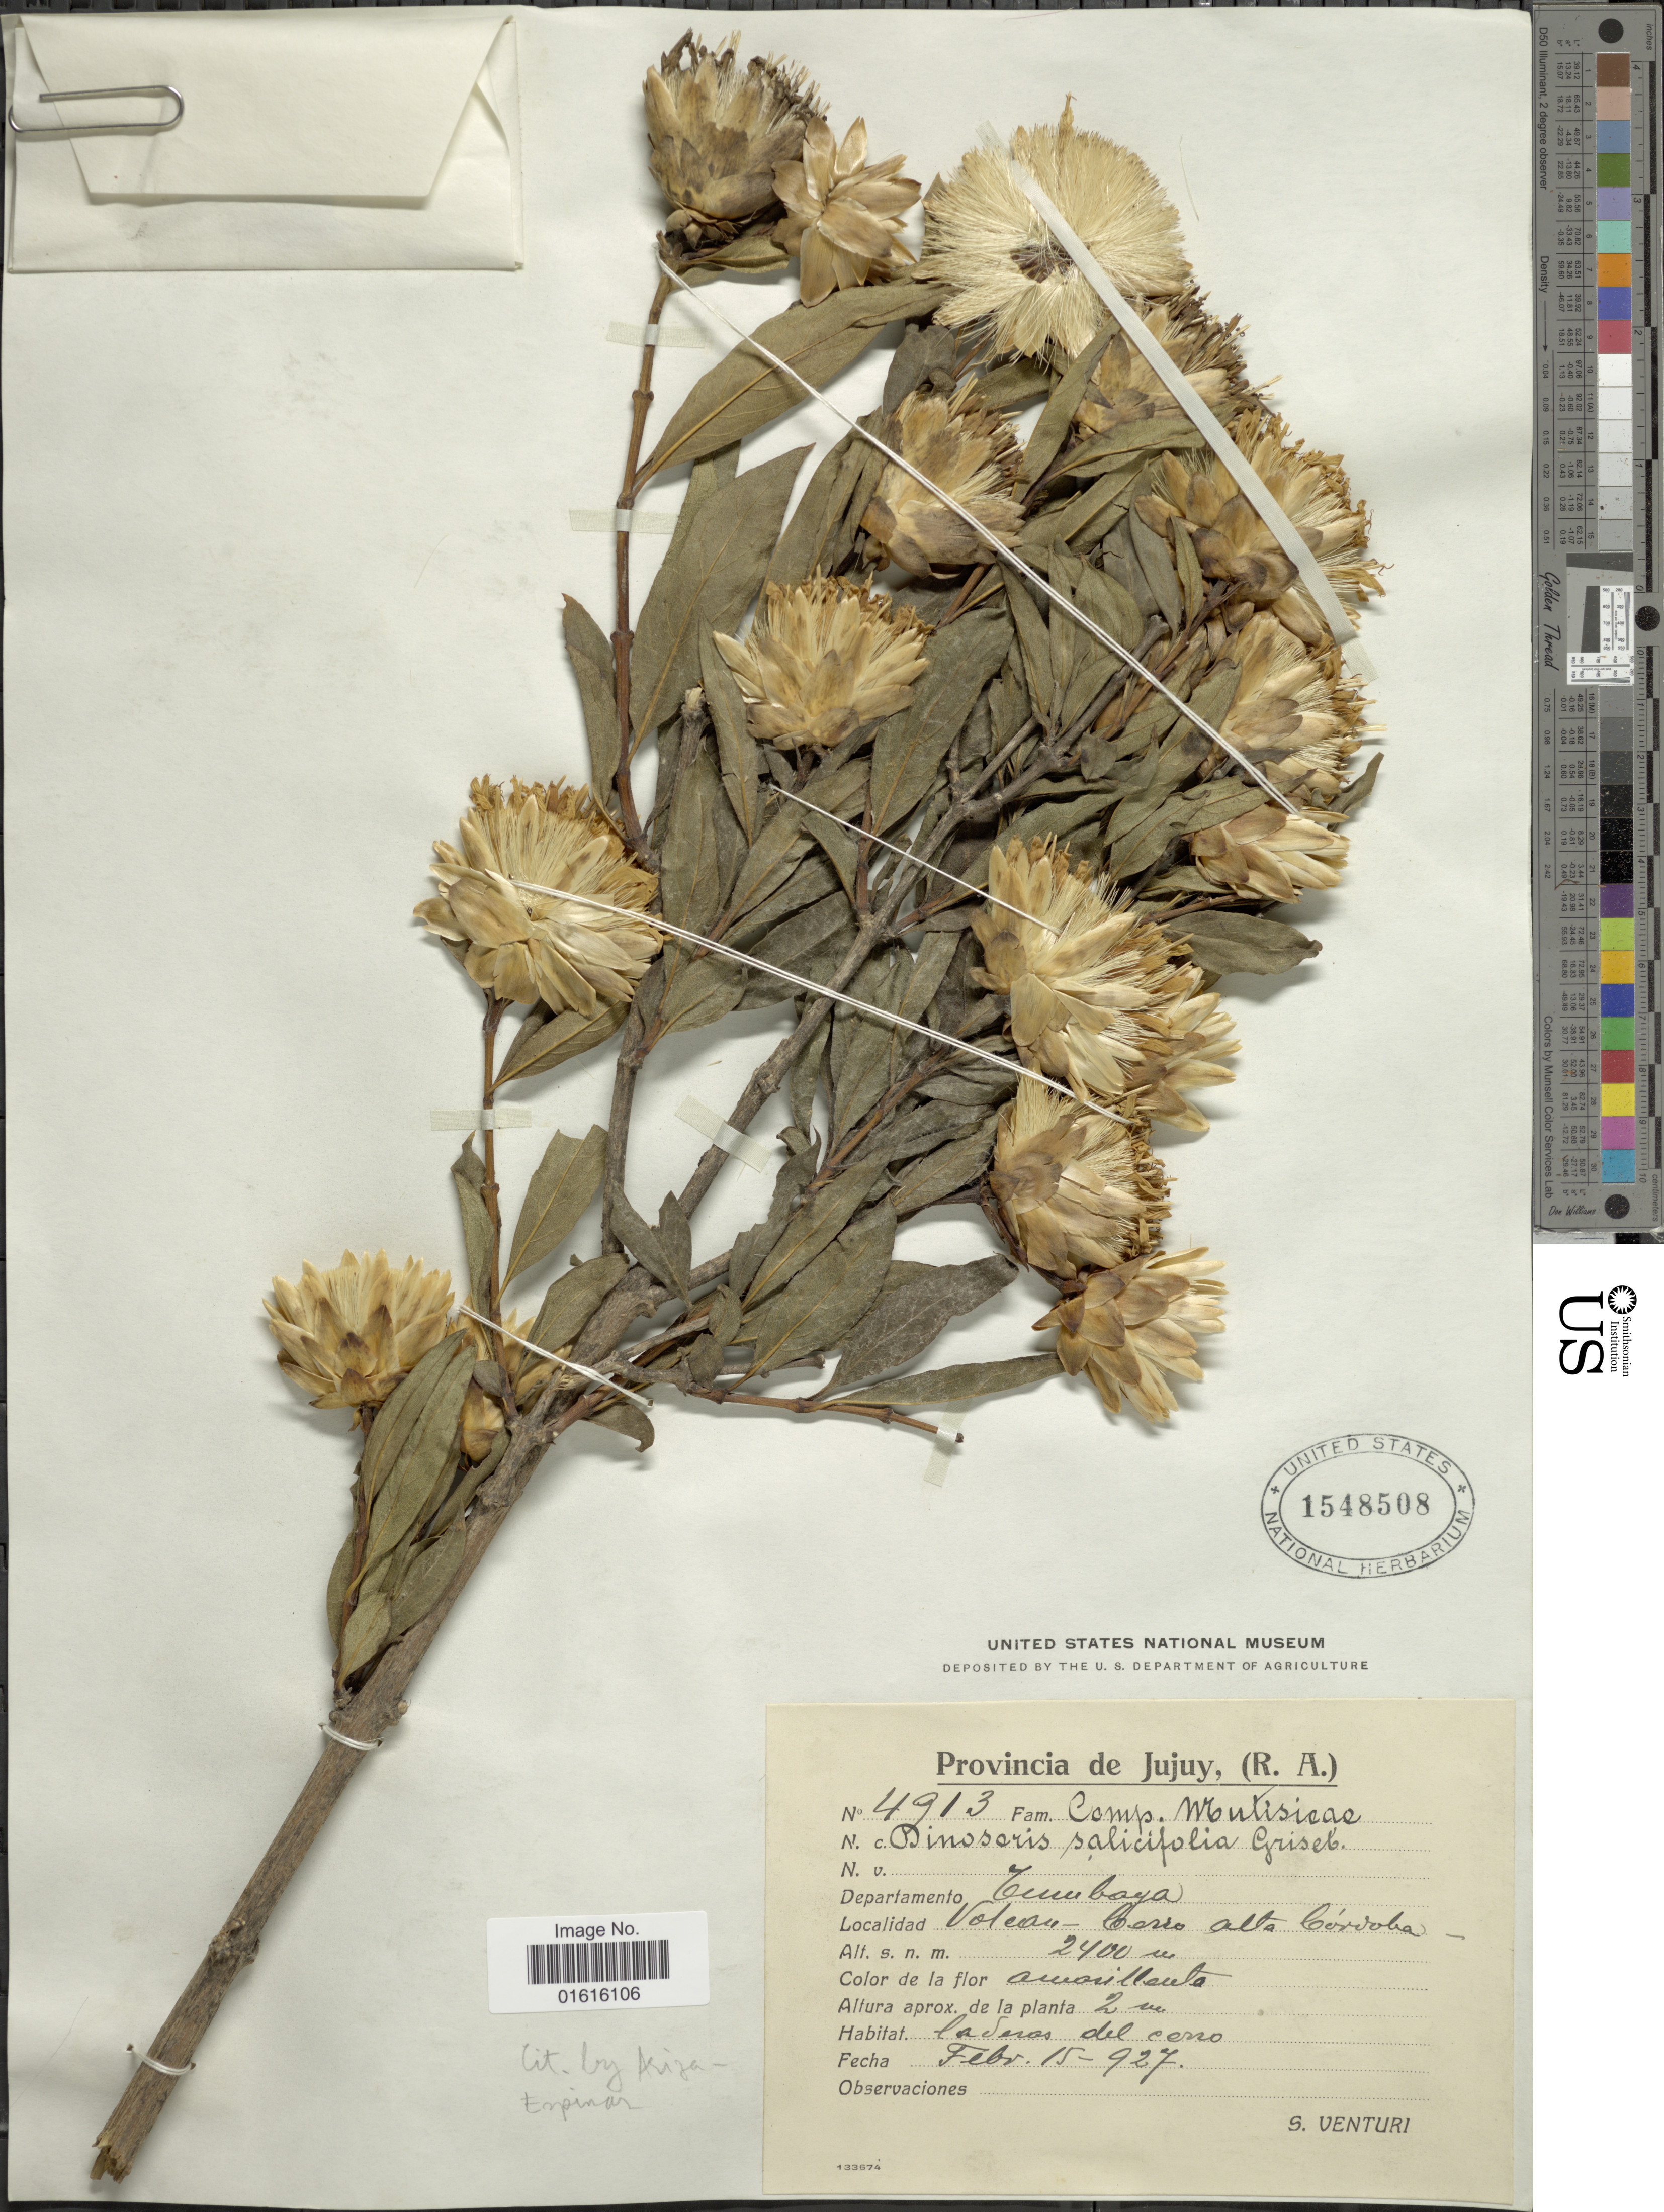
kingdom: Plantae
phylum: Tracheophyta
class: Magnoliopsida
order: Asterales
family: Asteraceae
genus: Dinoseris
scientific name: Dinoseris salicifolia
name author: Griseb.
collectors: S. Venturi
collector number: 4913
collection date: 1927-02-15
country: Argentina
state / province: Jujuy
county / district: Tumbaya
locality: Volcan- Cerro alta Córdoba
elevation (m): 2400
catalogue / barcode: US 1548508